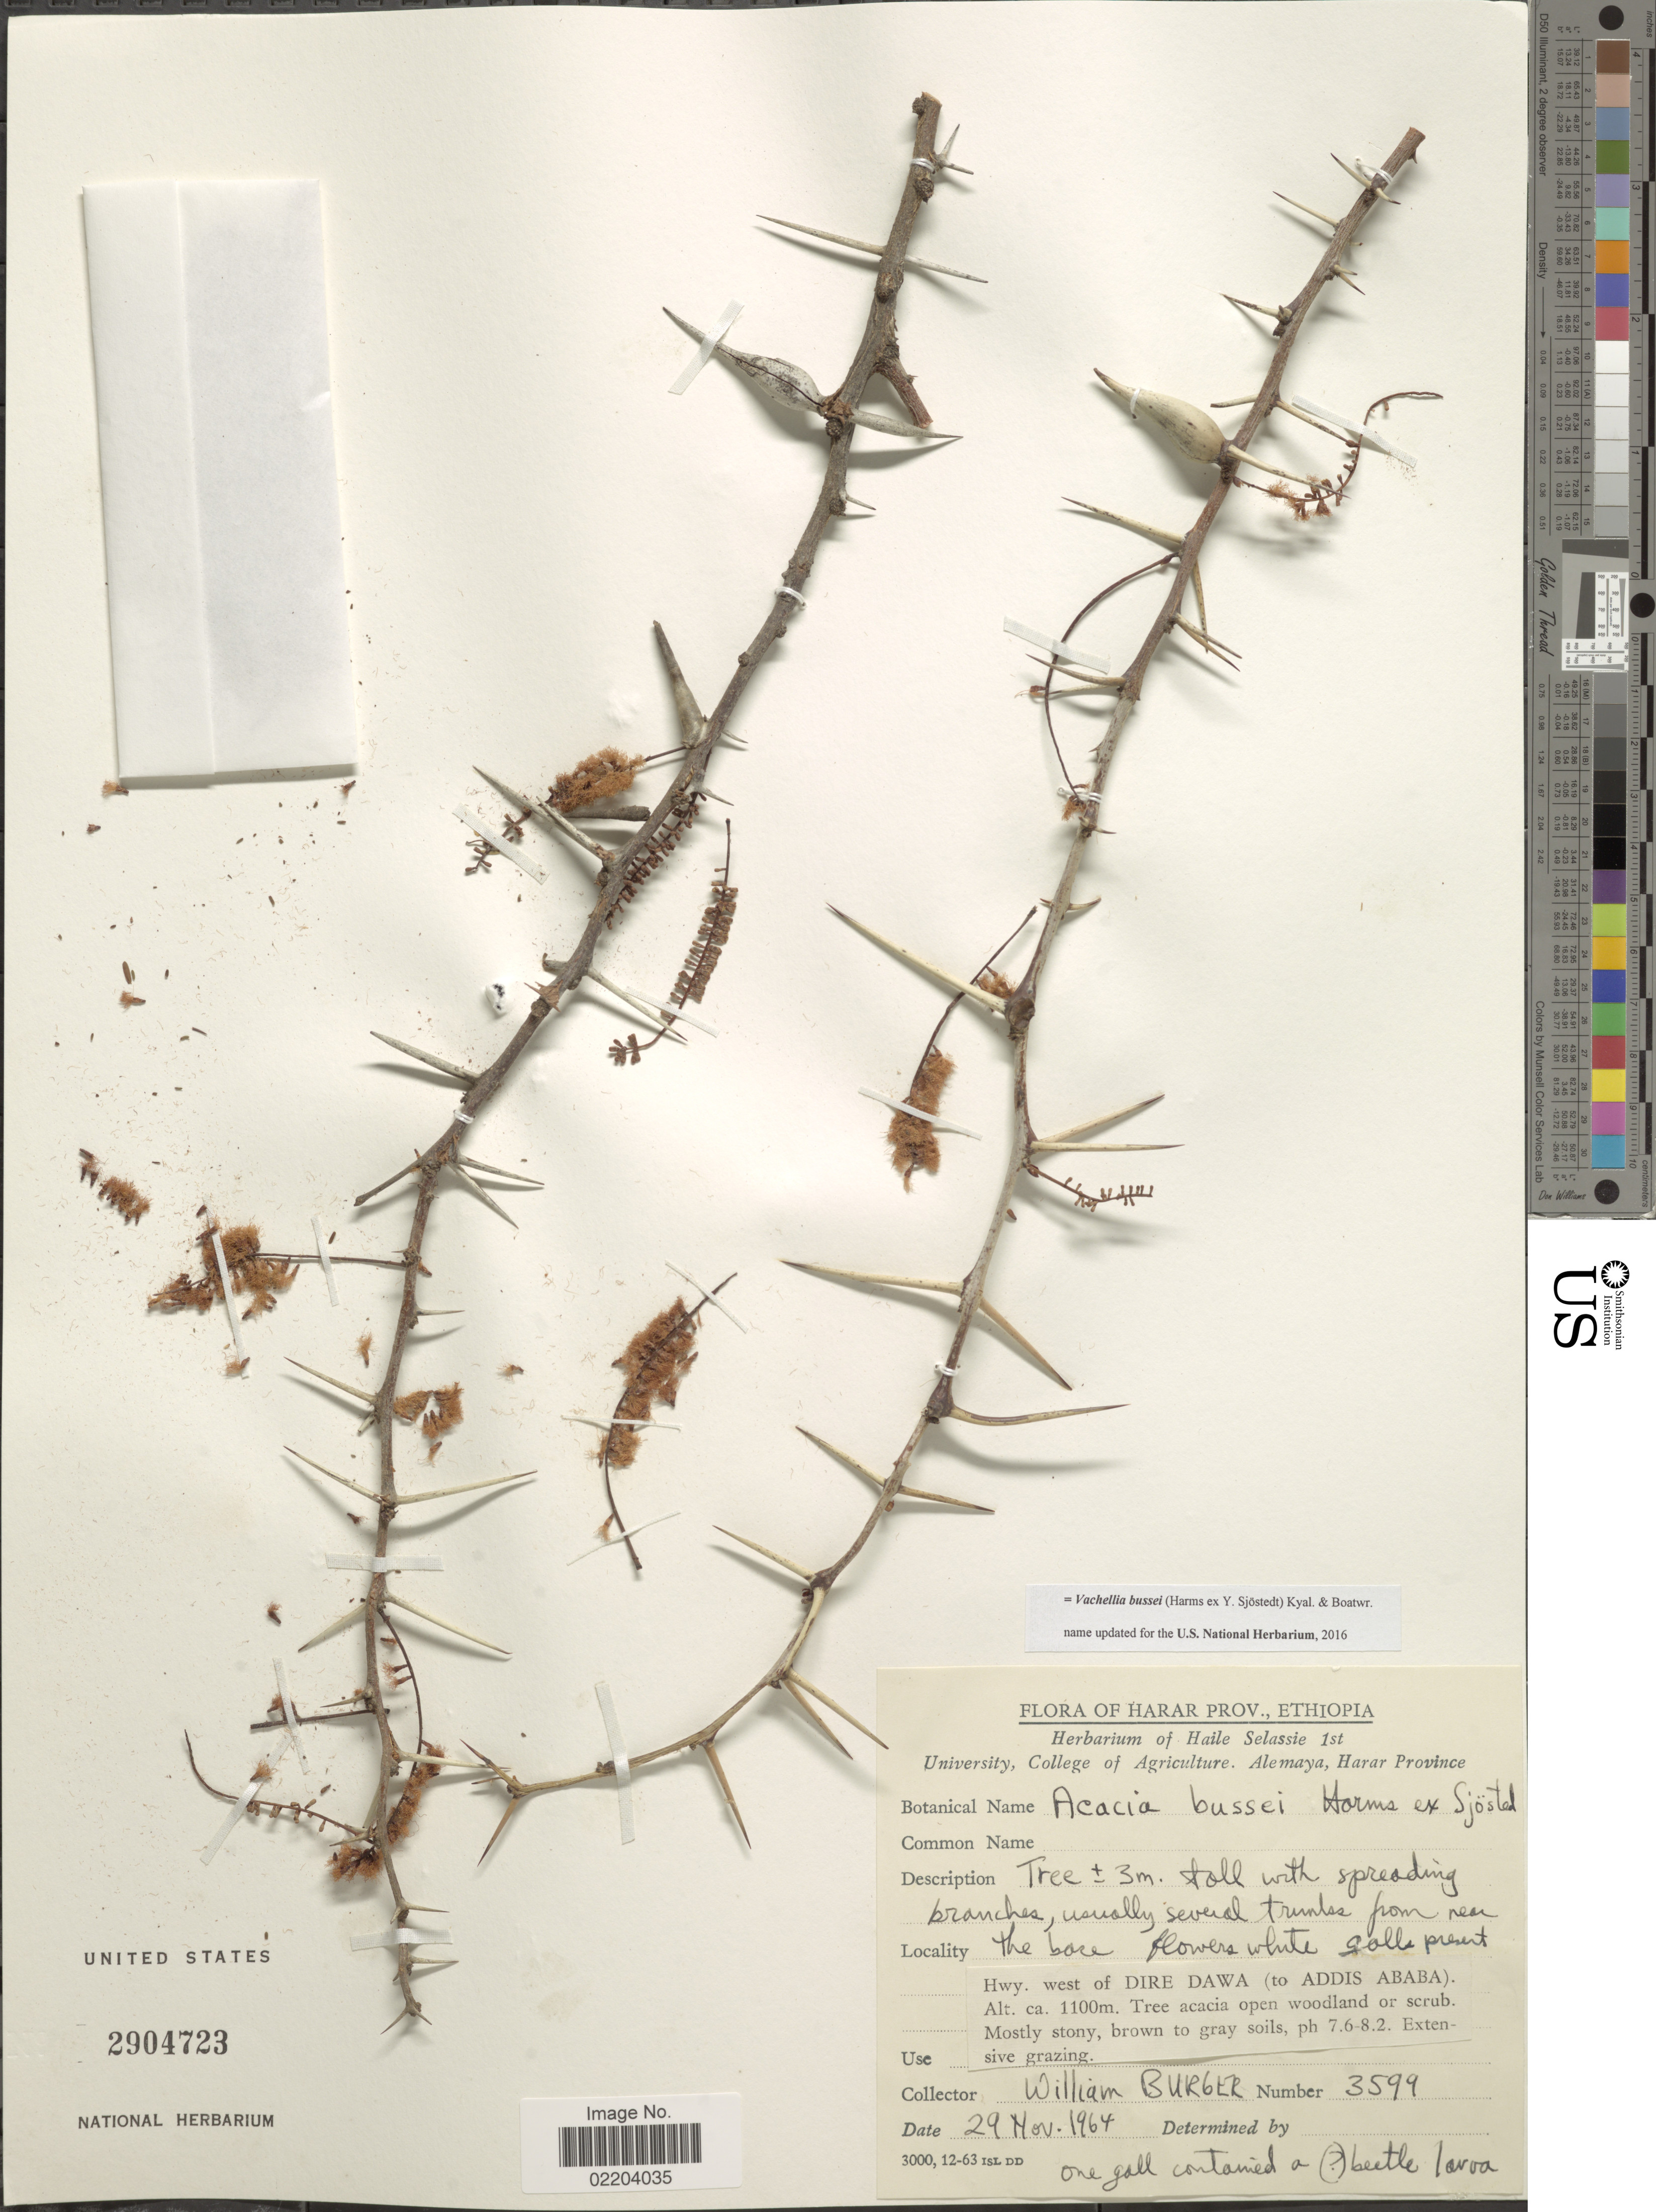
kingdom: Plantae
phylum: Tracheophyta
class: Magnoliopsida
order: Fabales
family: Fabaceae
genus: Vachellia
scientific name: Vachellia bussei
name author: (Harms ex Sjöstedt) Kyal. & Boatwr.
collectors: W. Burger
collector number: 3599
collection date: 1964-11-29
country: Ethiopia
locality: Harar Prov., Ehtiopia. Hwy. west of Dire Dawa (to Addis Ababa).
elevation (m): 1100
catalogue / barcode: US 2904723